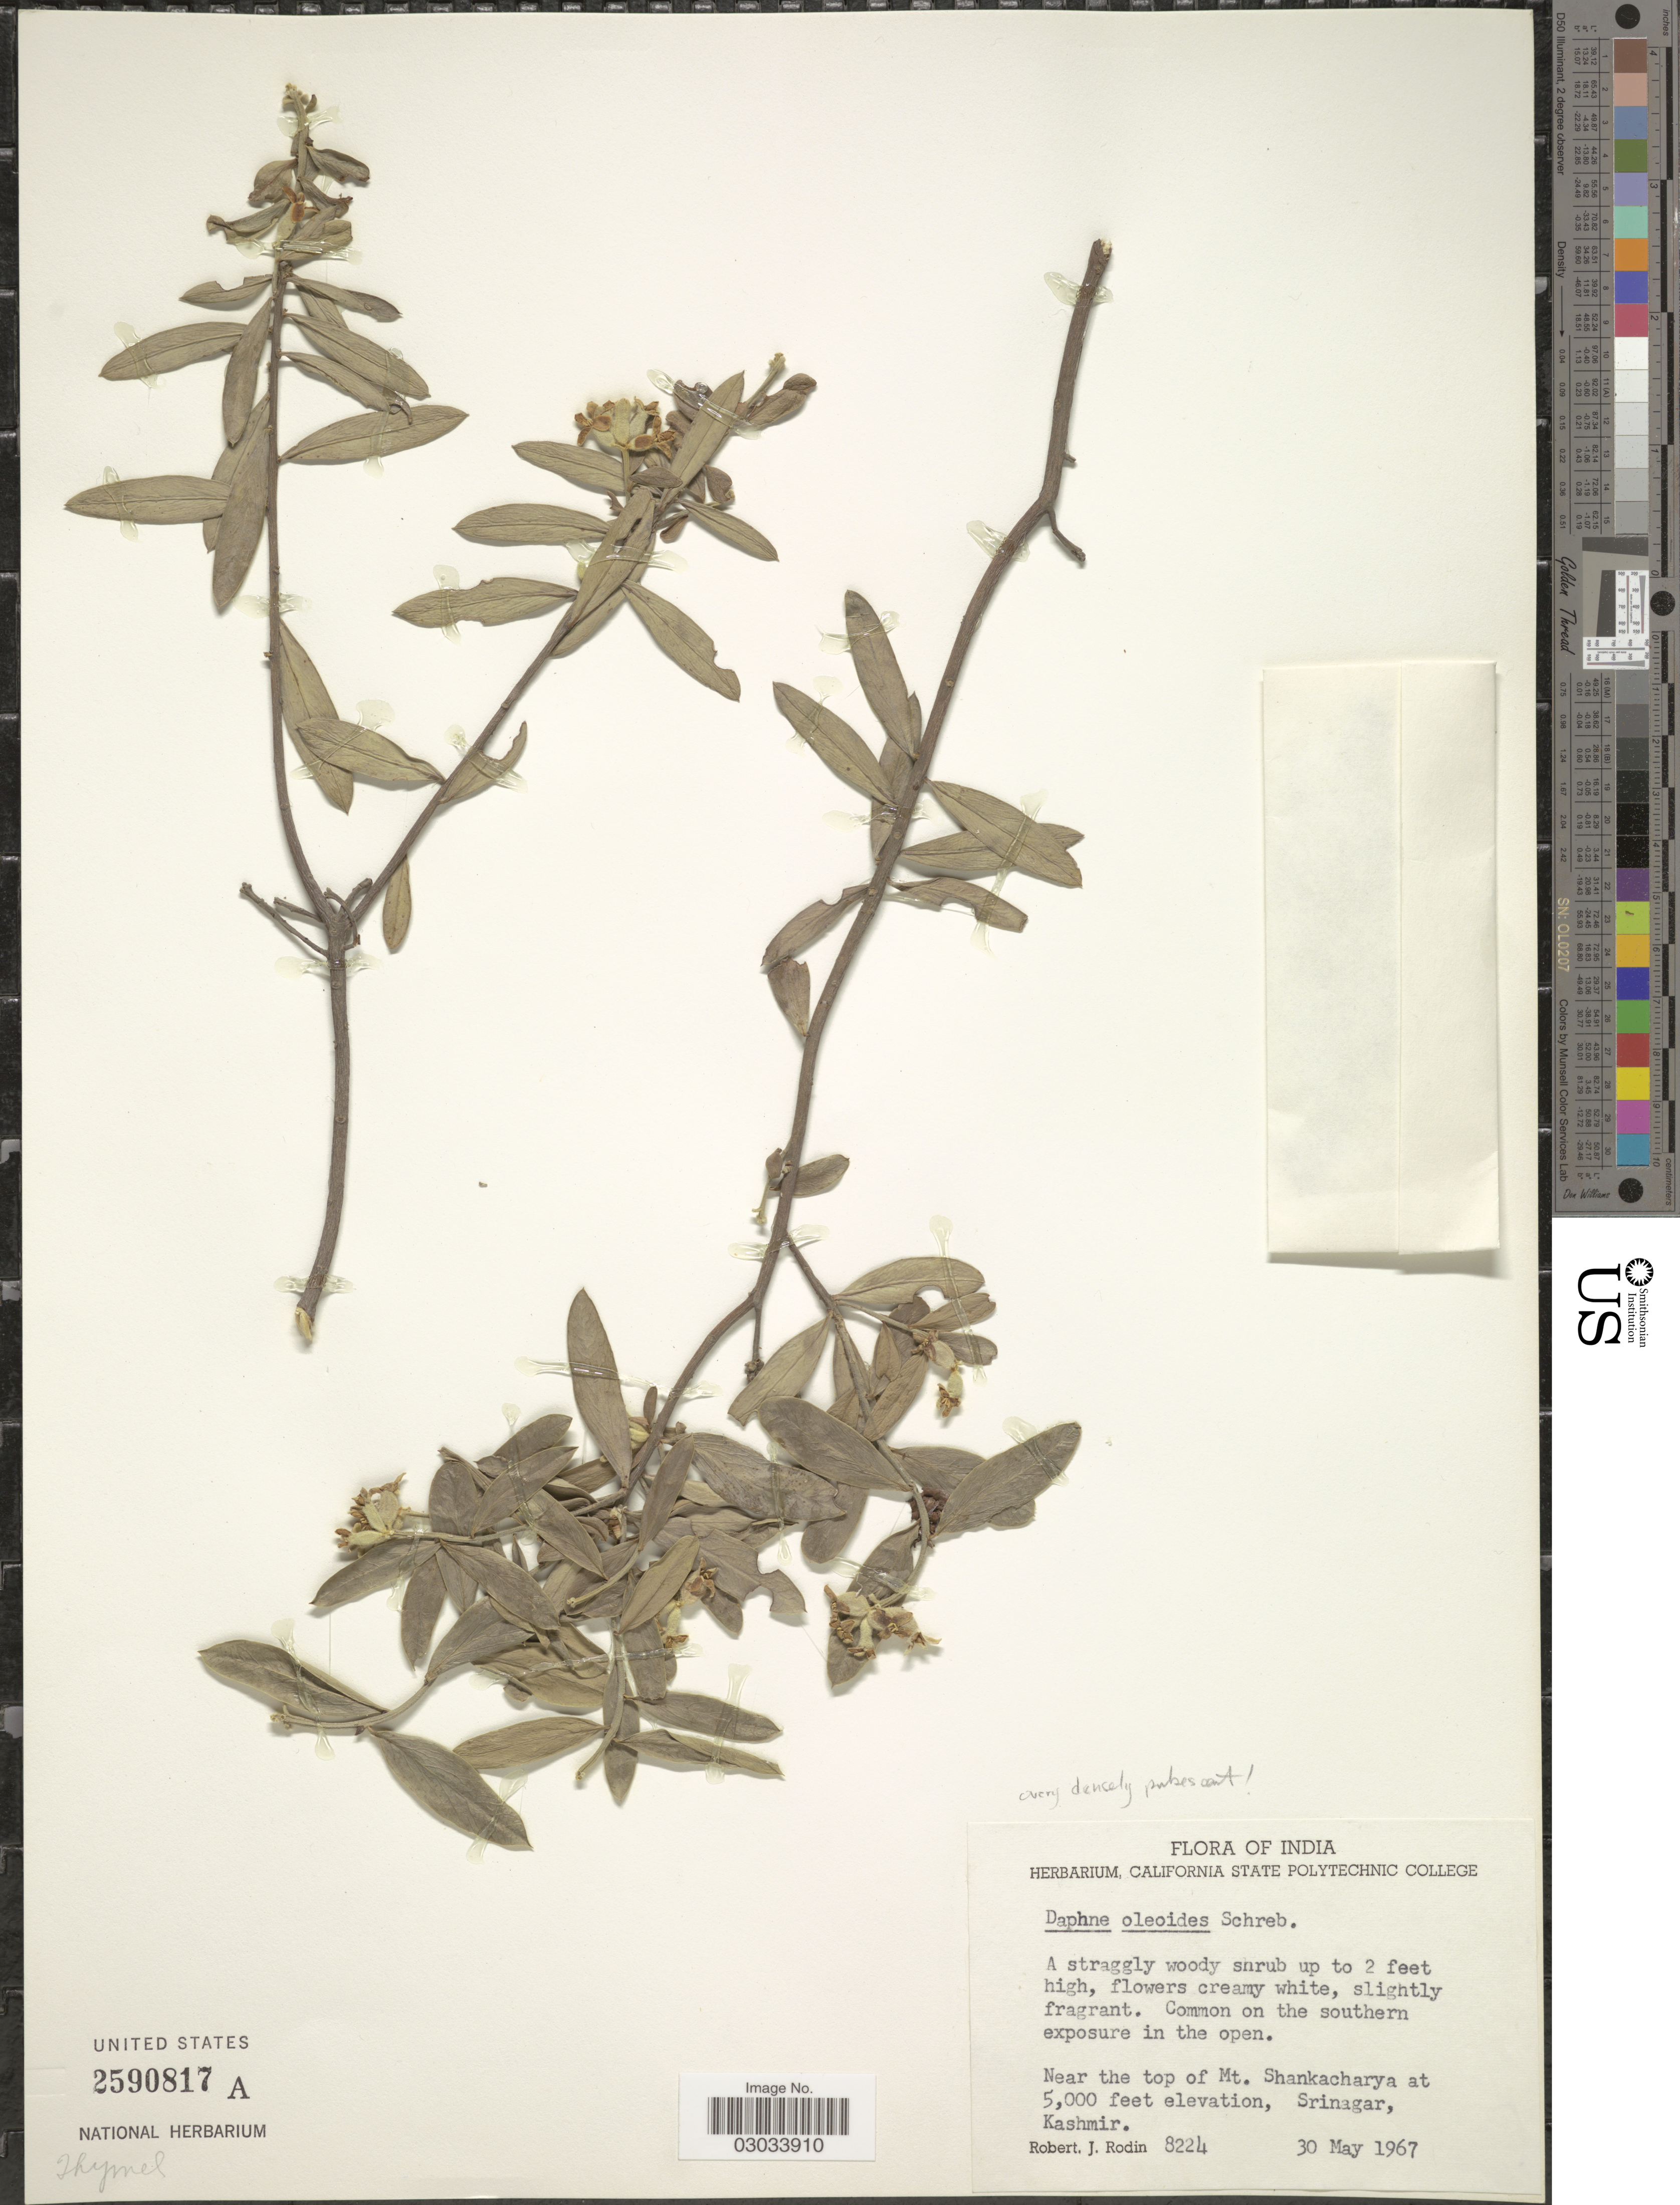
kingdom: Plantae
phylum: Tracheophyta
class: Magnoliopsida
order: Malvales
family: Thymelaeaceae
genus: Daphne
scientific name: Daphne oleoides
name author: L.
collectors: R. J. Rodin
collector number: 8224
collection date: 1967-05-30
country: India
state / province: Jammu and Kashmir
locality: Near the top of Mt. Shankacharya. Srinagar, Kashmir.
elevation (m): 1524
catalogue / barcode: US 2590817A